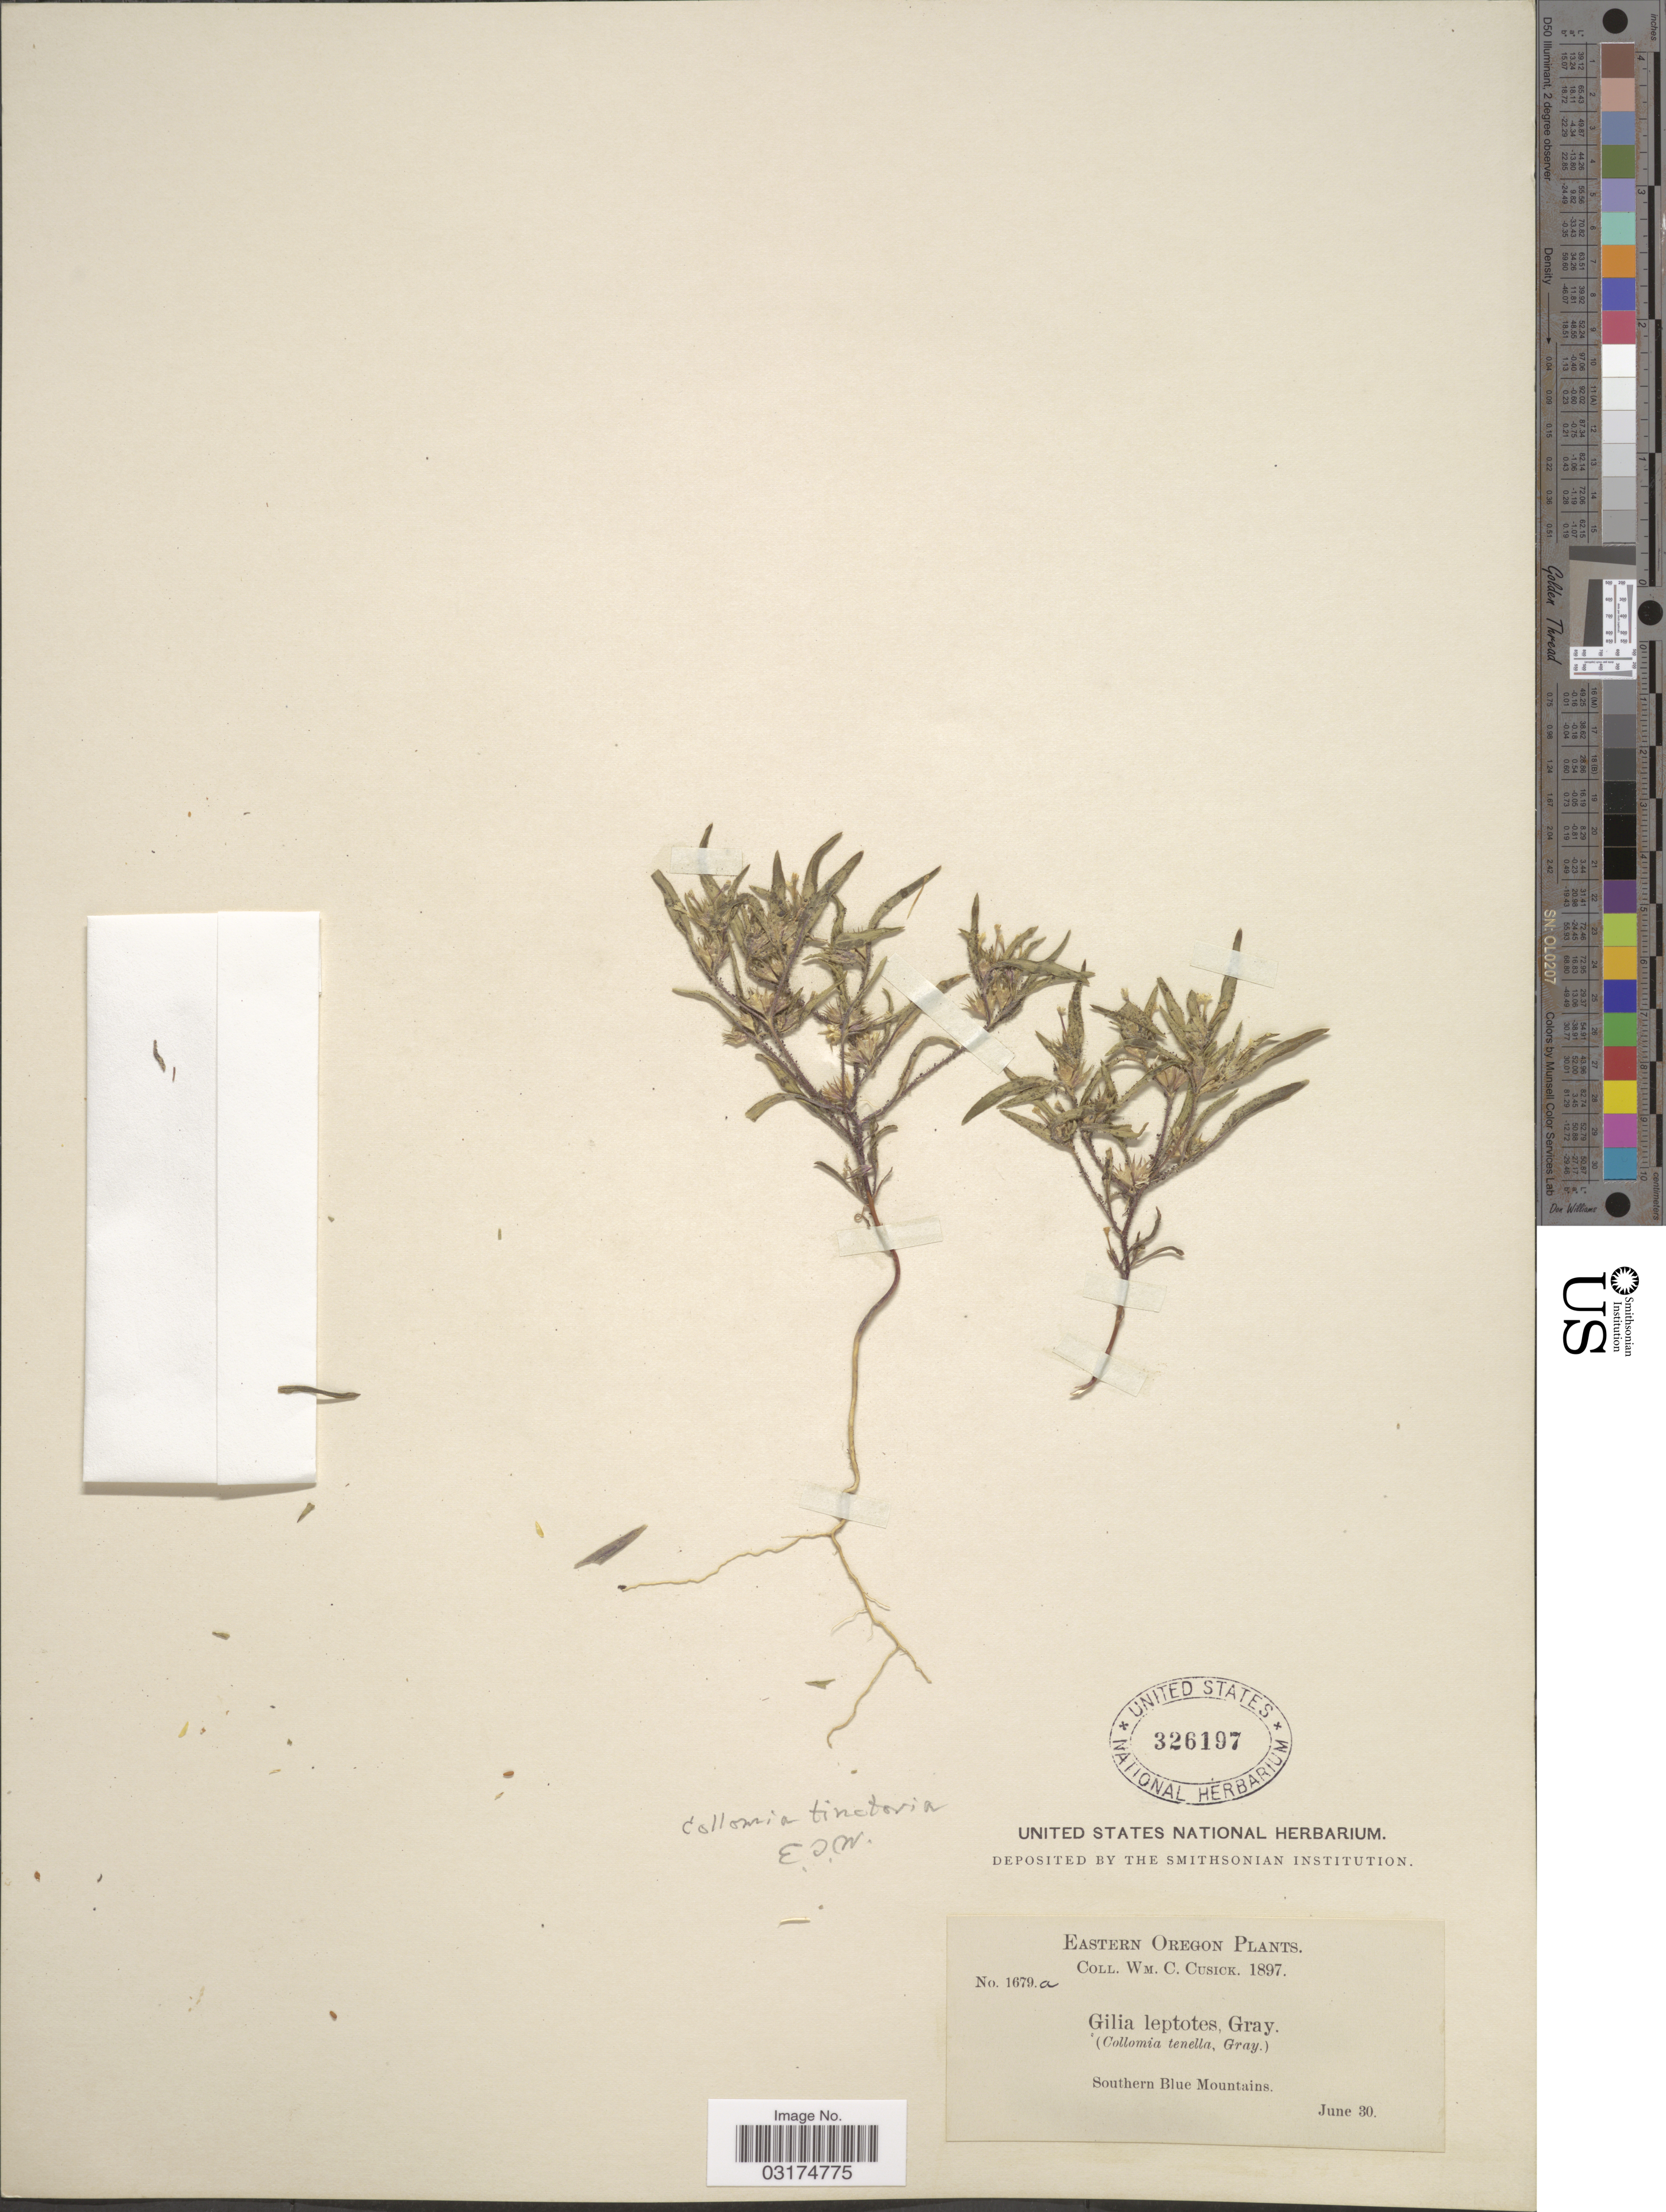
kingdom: Plantae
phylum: Tracheophyta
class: Magnoliopsida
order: Ericales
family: Polemoniaceae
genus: Collomia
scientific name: Collomia tinctoria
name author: Kellogg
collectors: W. C. Cusick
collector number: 1679a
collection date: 1897-06-30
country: United States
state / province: Oregon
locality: Eastern Oregon. Southern Blue Mountains.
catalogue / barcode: US 326197